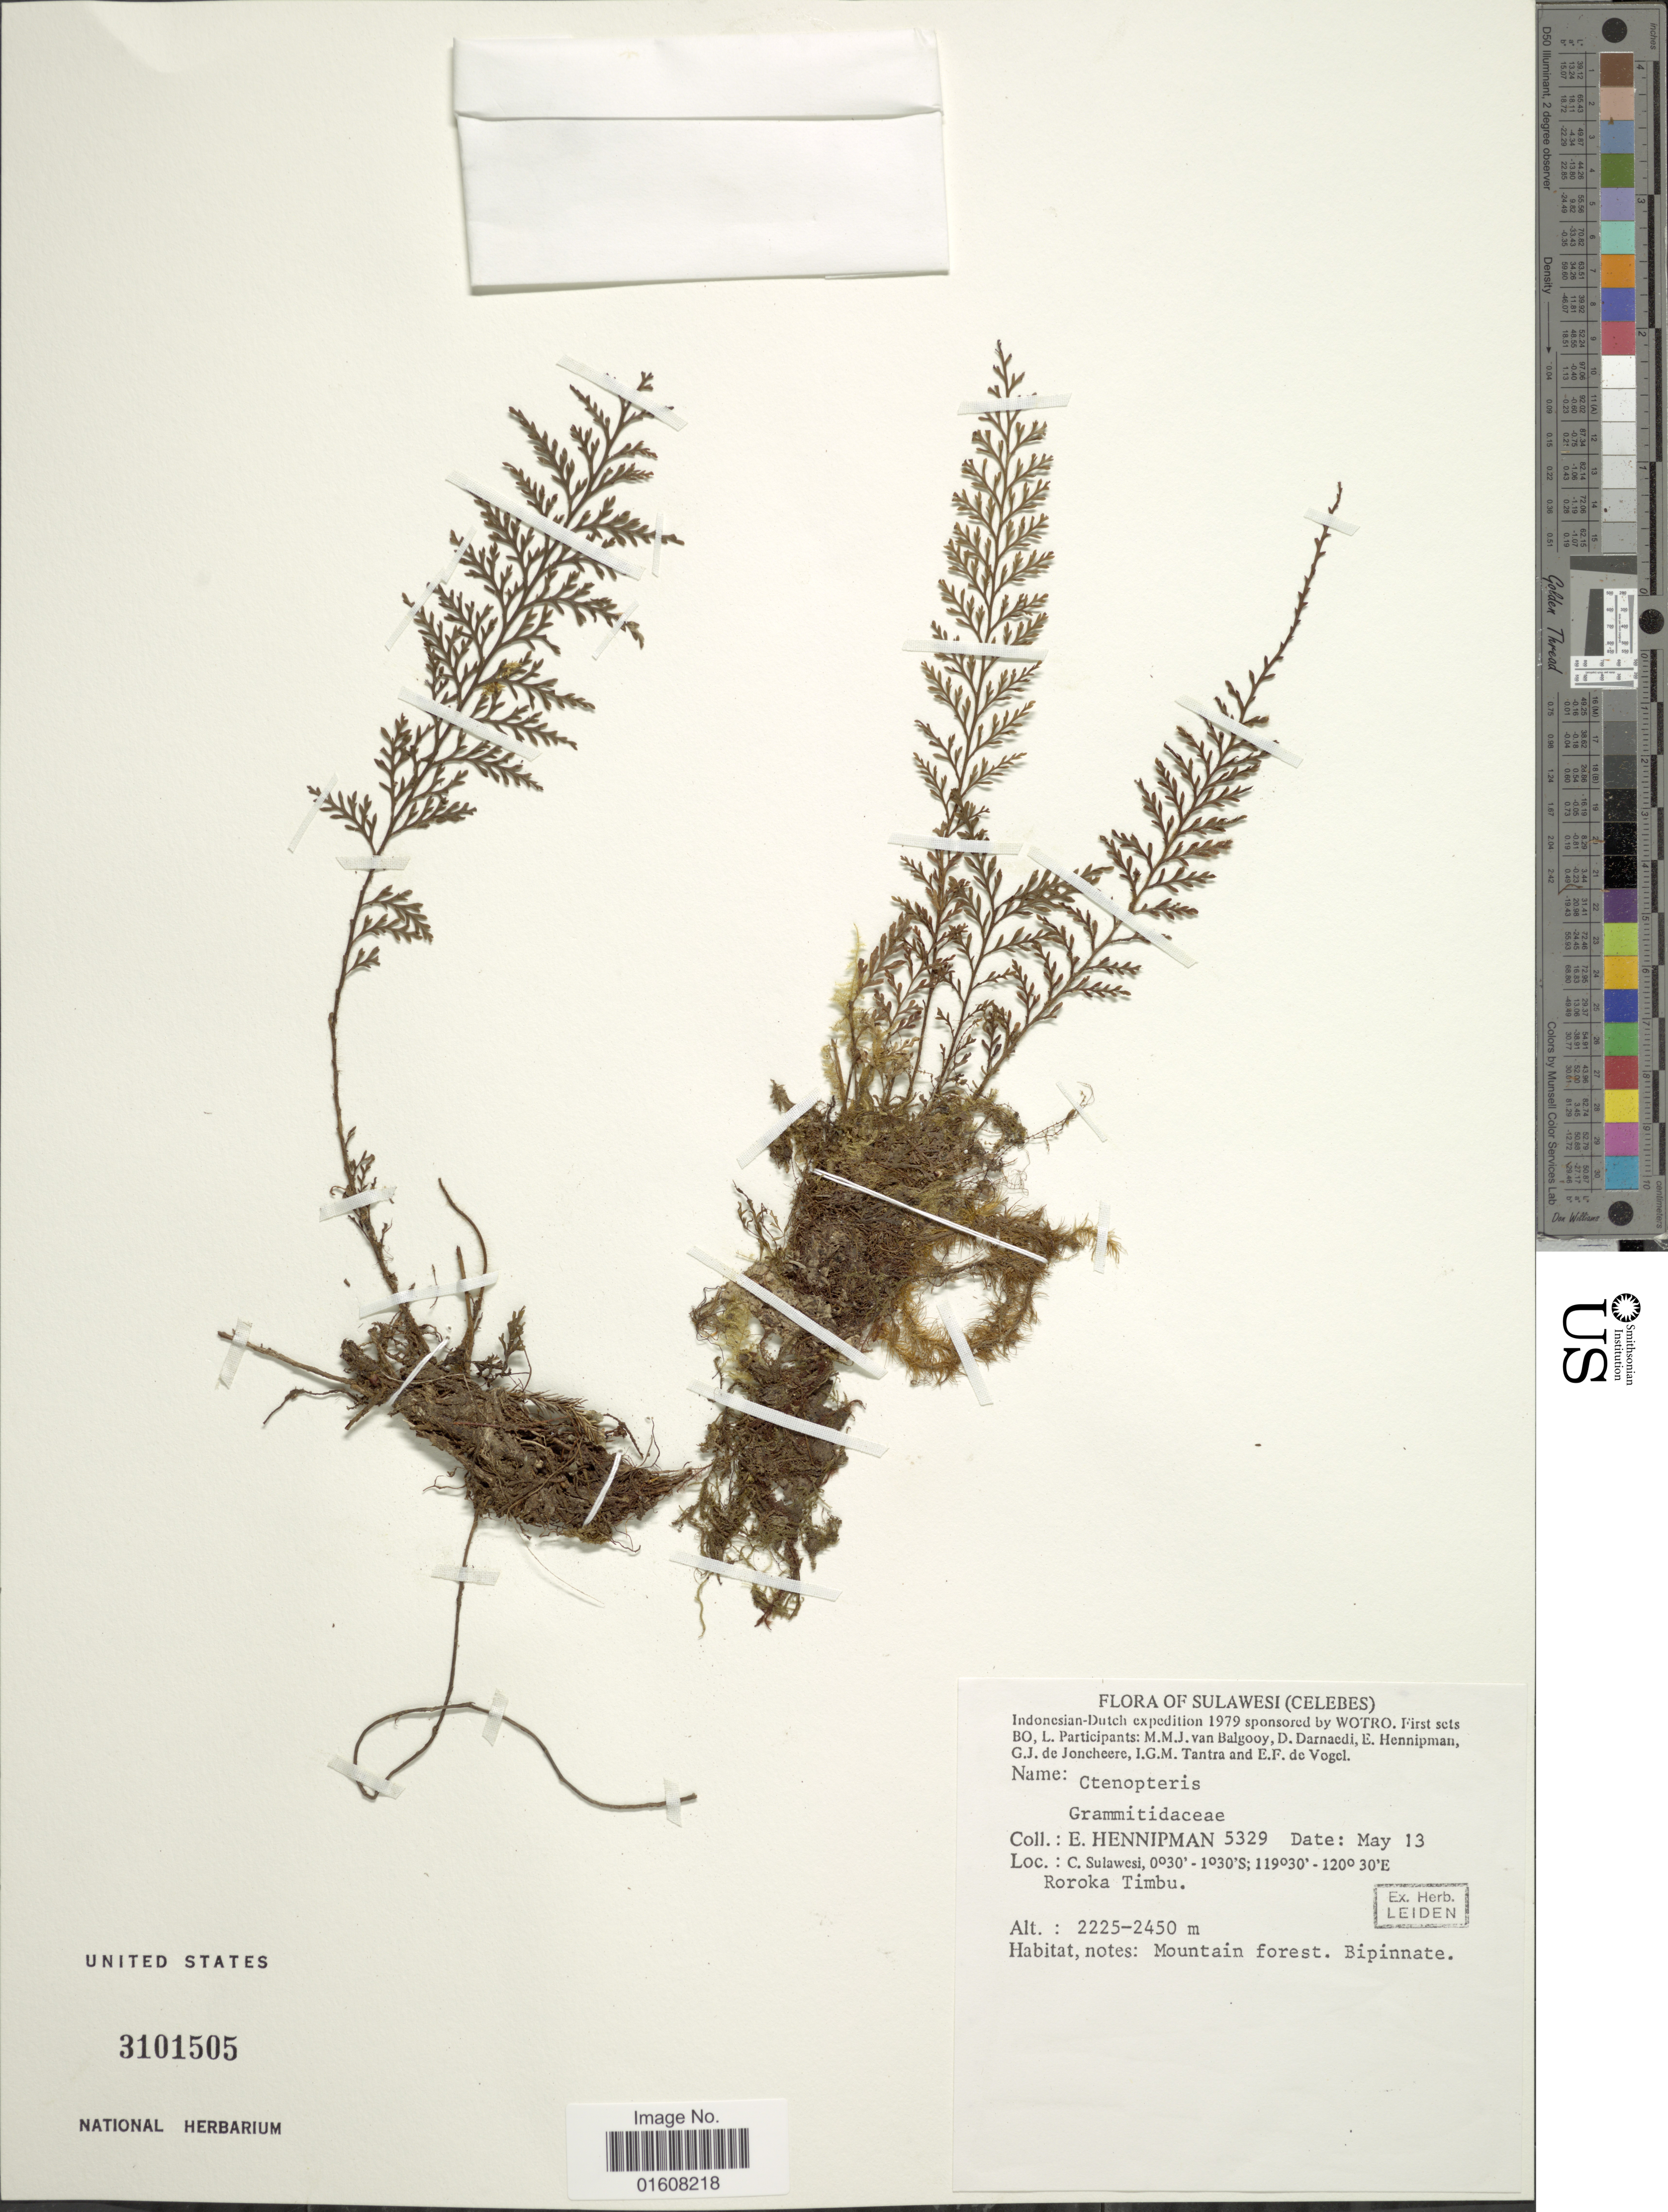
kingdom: Plantae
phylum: Tracheophyta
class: Polypodiopsida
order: Polypodiales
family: Polypodiaceae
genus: Grammitis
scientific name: Grammitis sp.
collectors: E. Hennipman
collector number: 5329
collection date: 1979-05-13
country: Indonesia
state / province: Sulawesi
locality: Celebes. C. Sulawesi, Roroka Timbu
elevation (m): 2225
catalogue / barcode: US 3101505